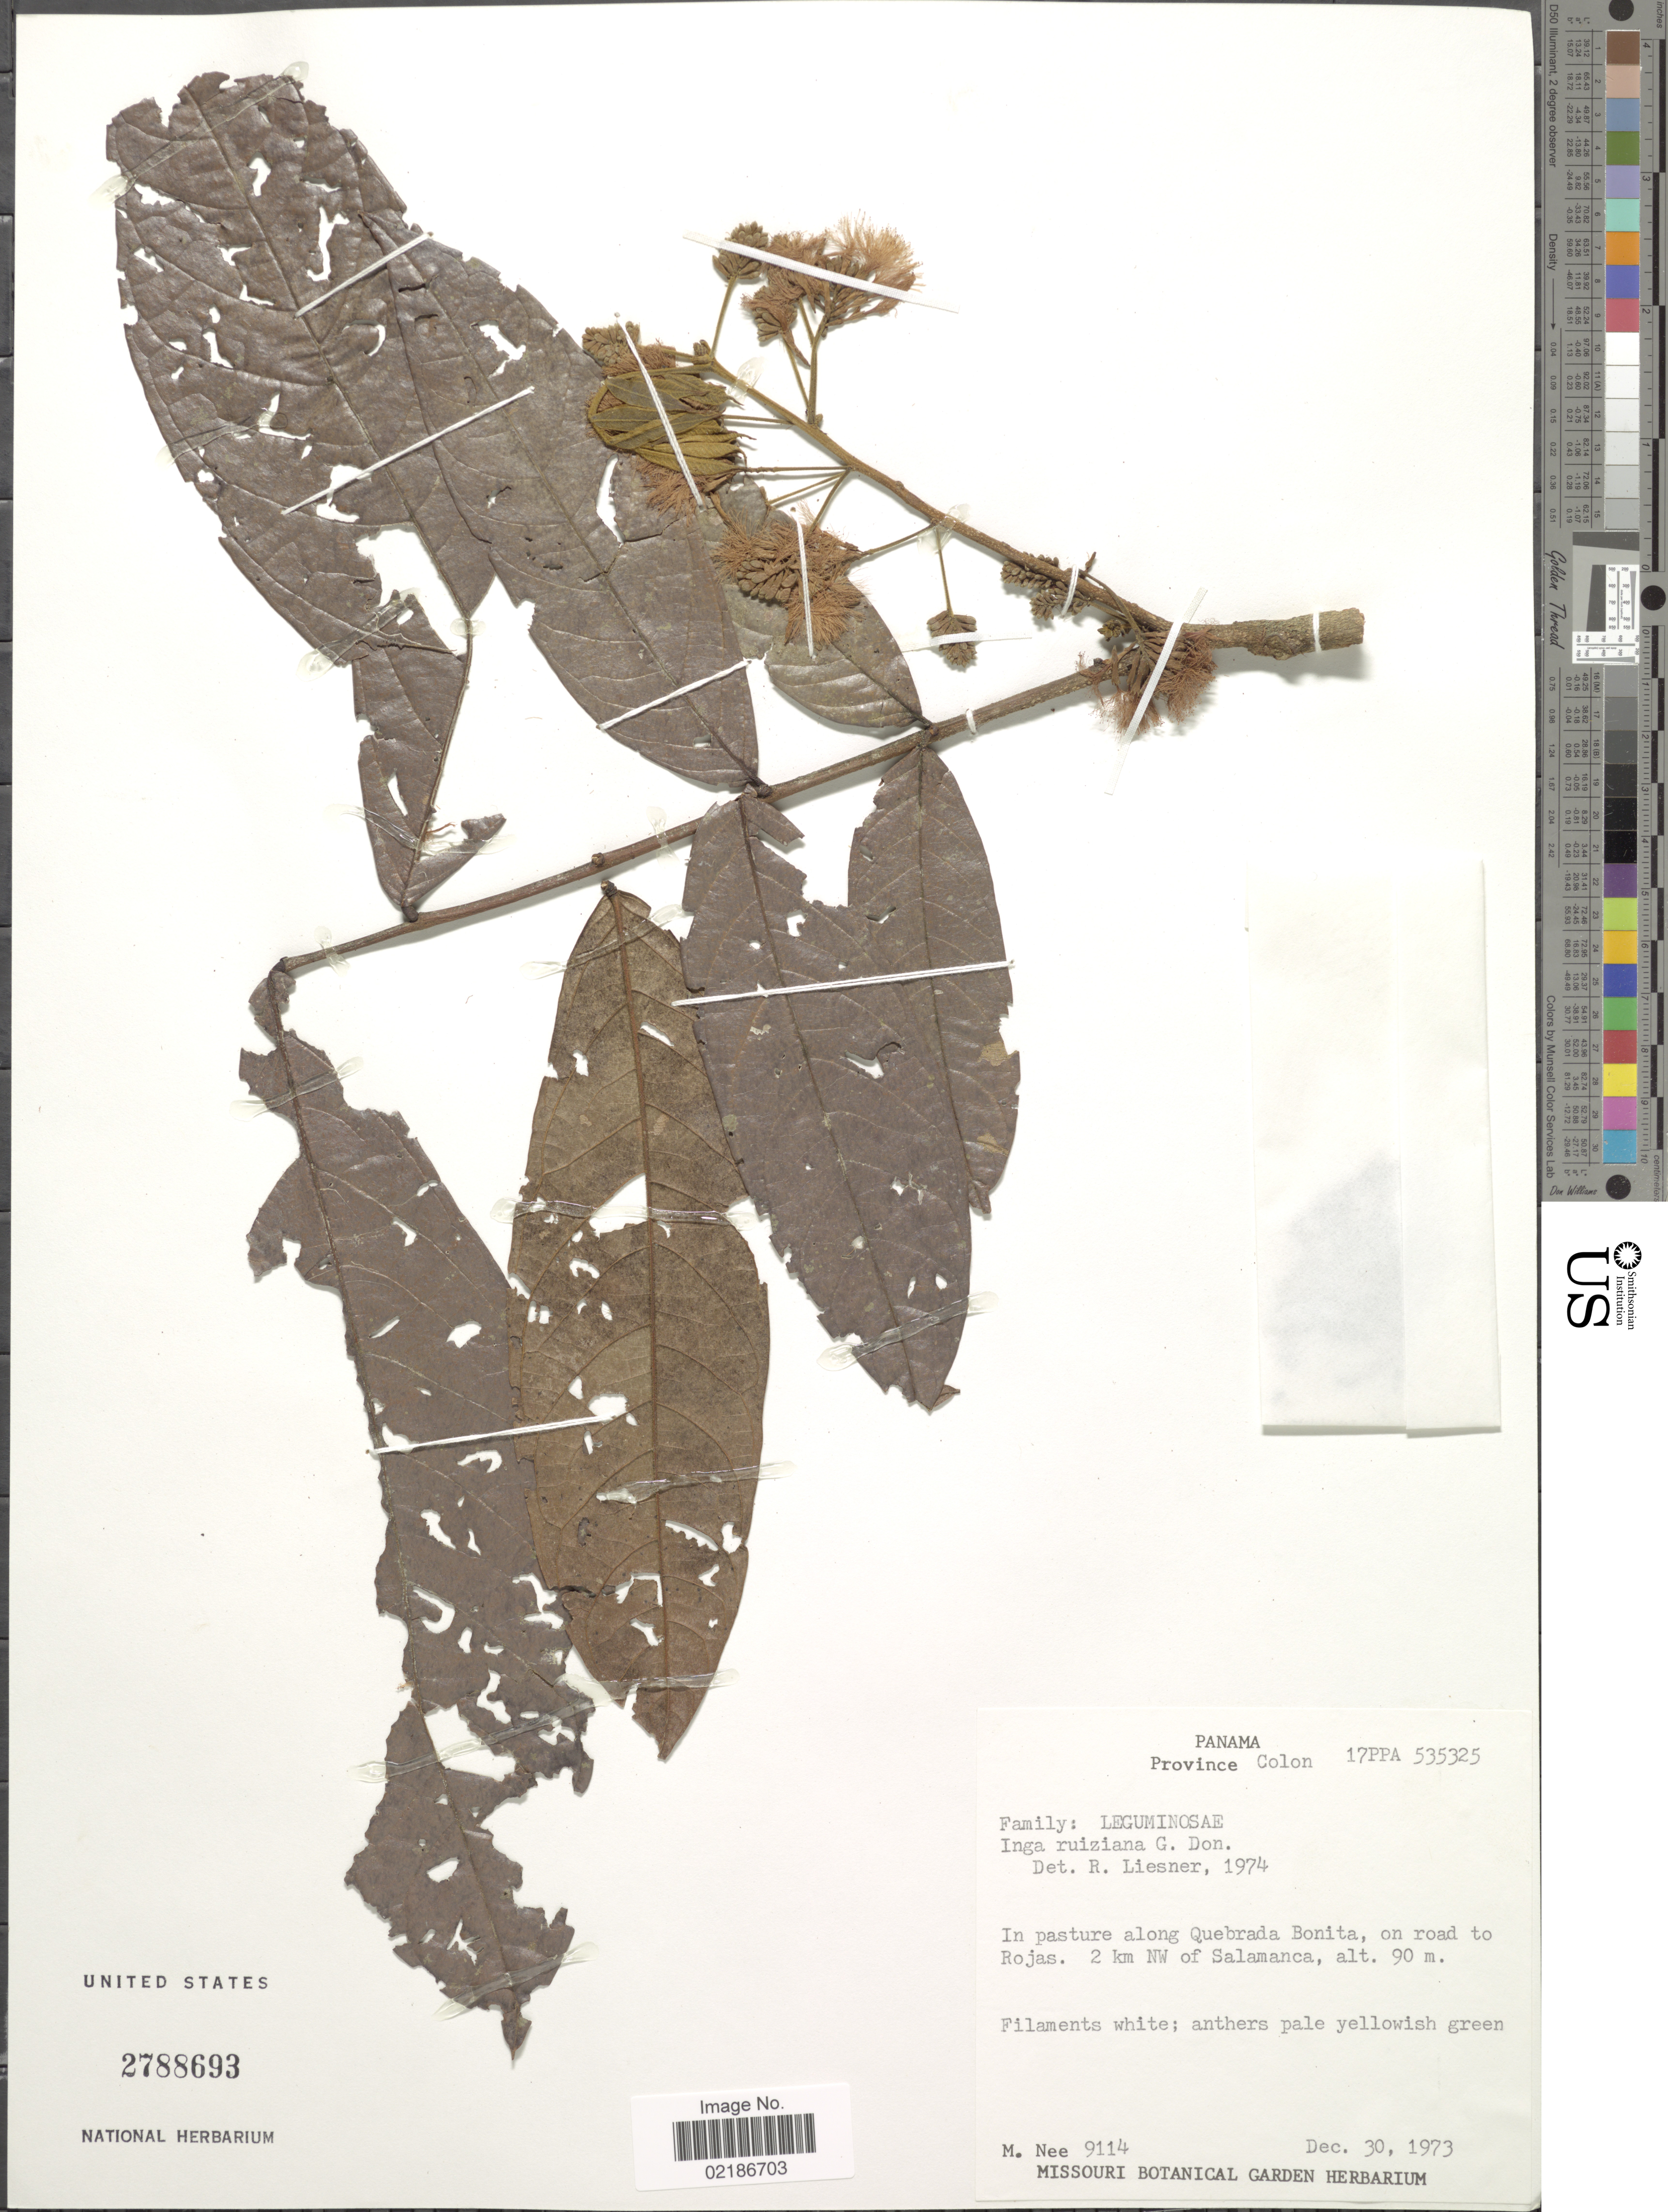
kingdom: Plantae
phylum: Tracheophyta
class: Magnoliopsida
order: Fabales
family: Fabaceae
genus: Inga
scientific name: Inga ruiziana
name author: G. Don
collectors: M. Nee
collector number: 9114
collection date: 1973-12-30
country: Panama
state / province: Colón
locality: Along Quebrada Bonita, on road to Rojas, 2 km NW of Salamanca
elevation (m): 90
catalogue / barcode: US 2788693